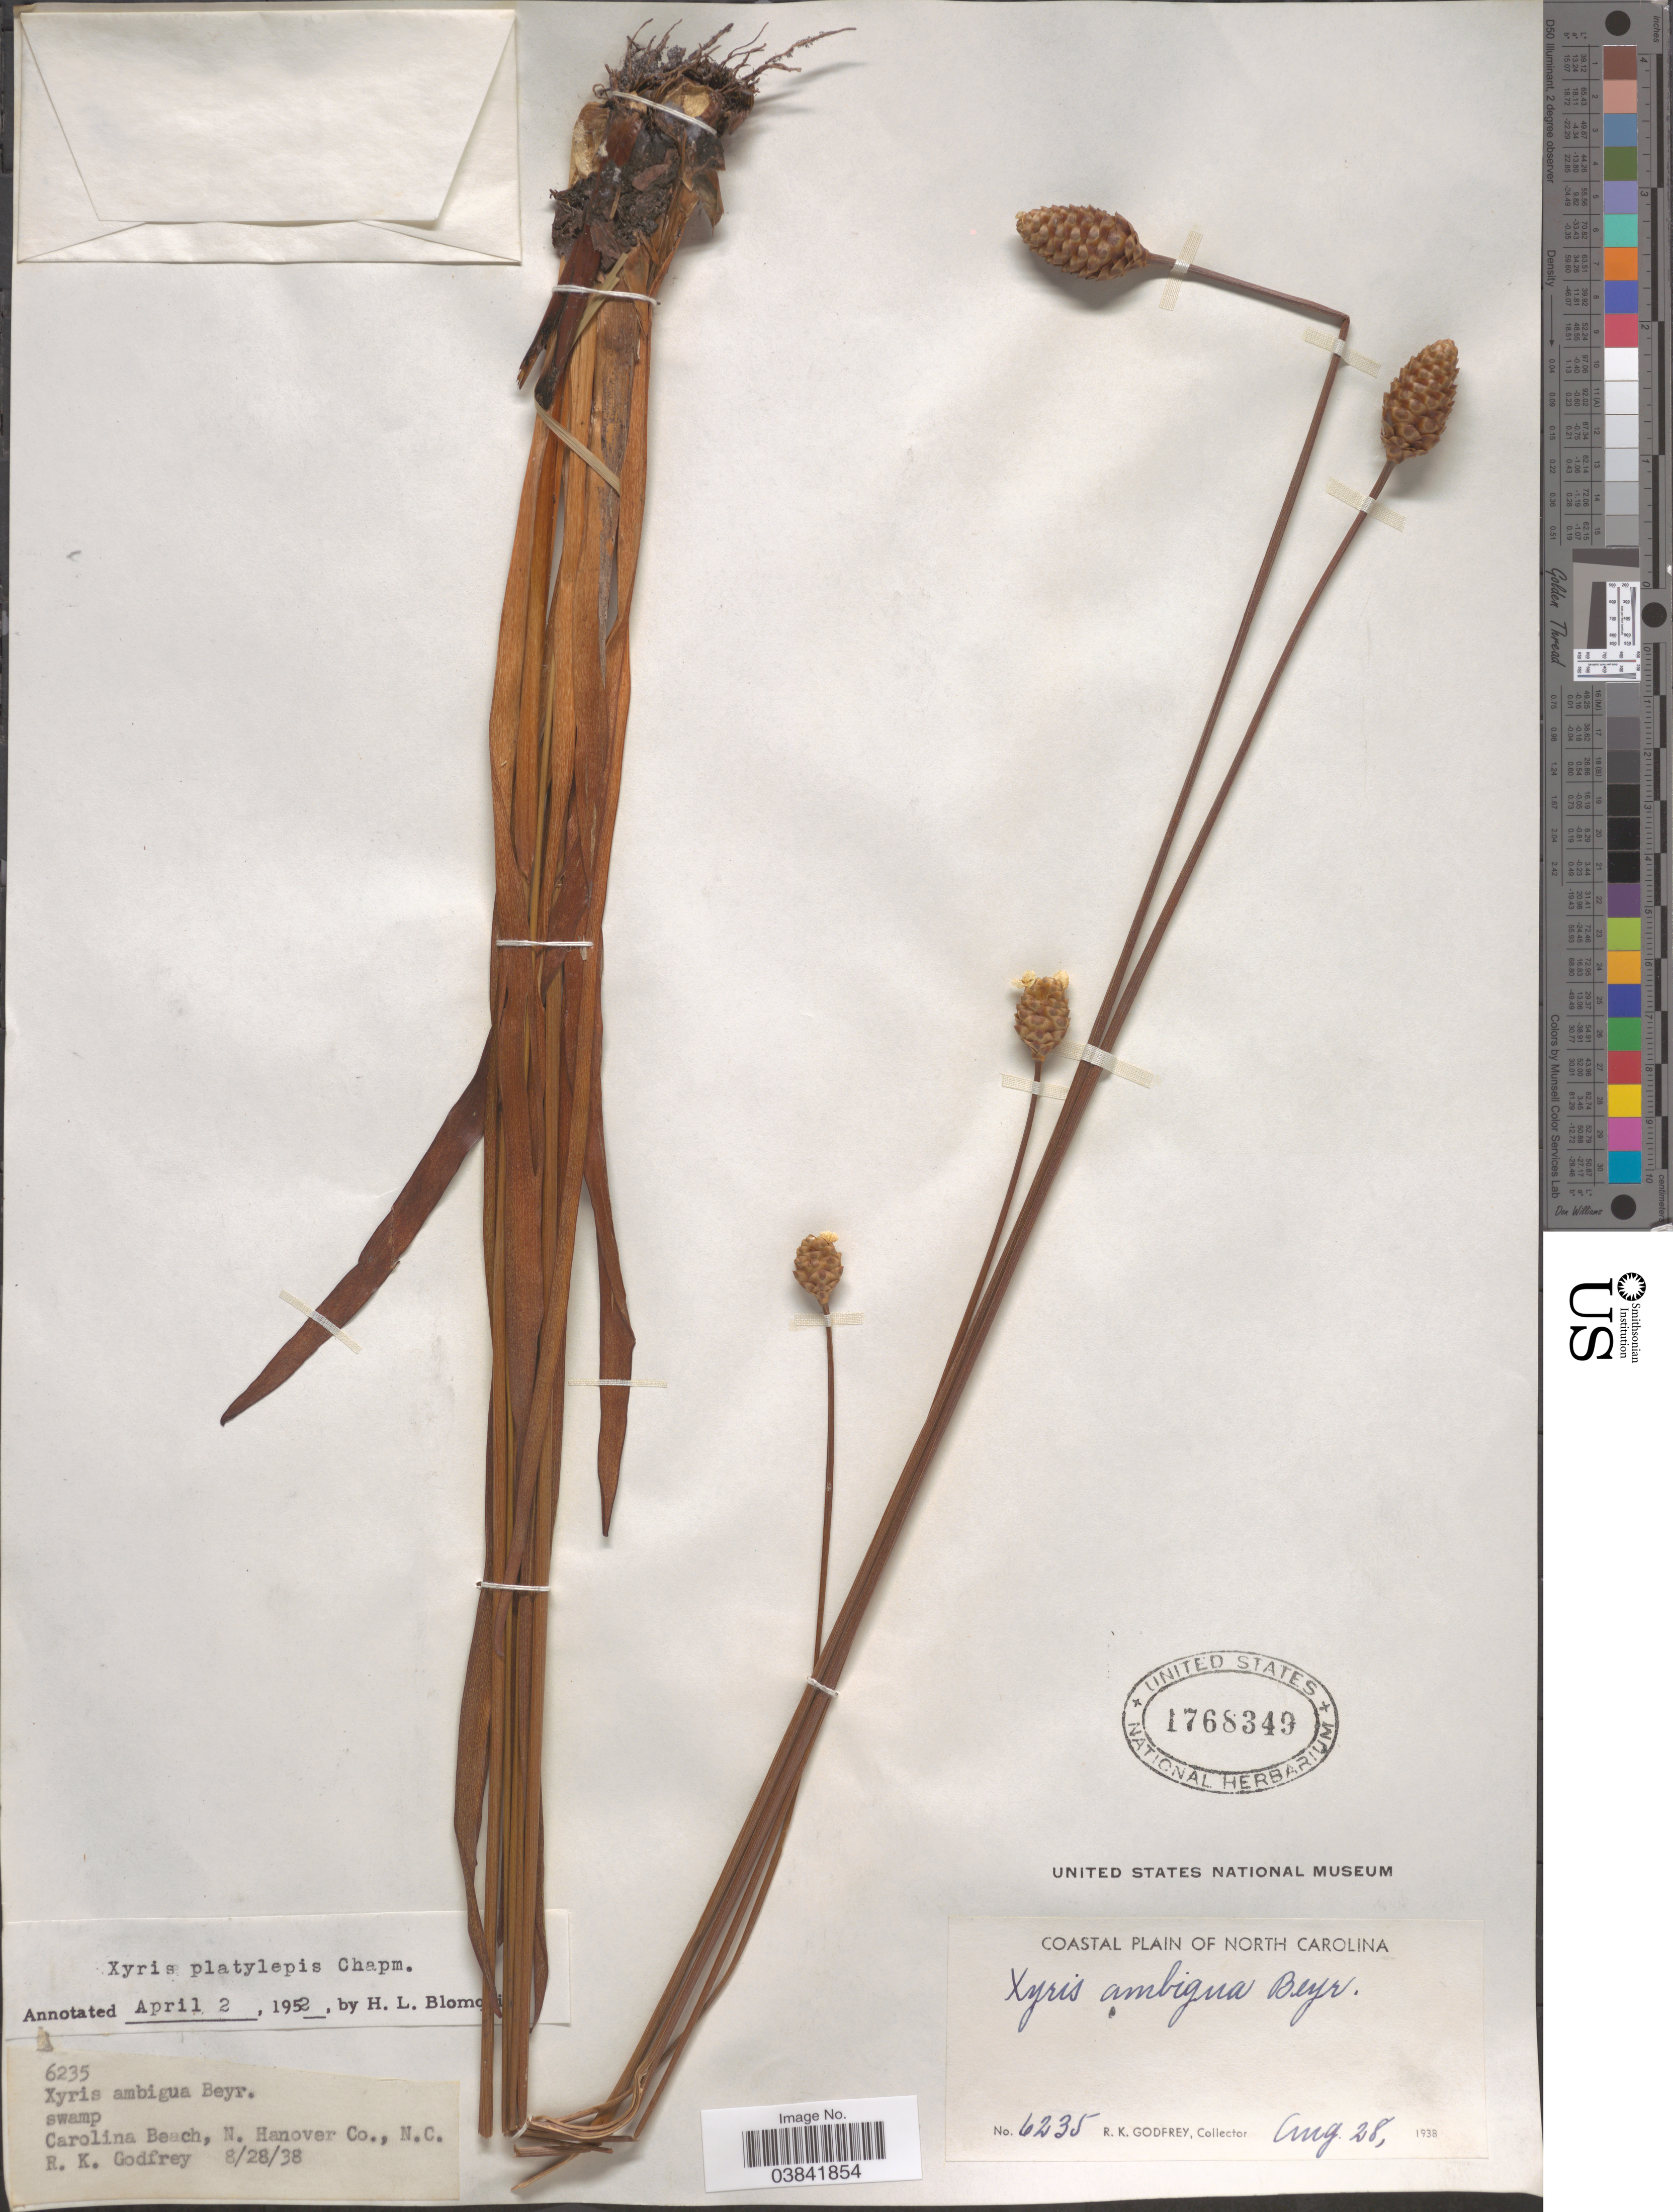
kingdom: Plantae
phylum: Tracheophyta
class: Liliopsida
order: Poales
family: Xyridaceae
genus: Xyris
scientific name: Xyris platylepis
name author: Chapm.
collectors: R. K. Godfrey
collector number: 6235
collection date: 1938-08-28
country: United States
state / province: North Carolina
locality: Coastal Plain of North Carolina. Caroline Beach, N. Hanover Co.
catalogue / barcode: US 1768349